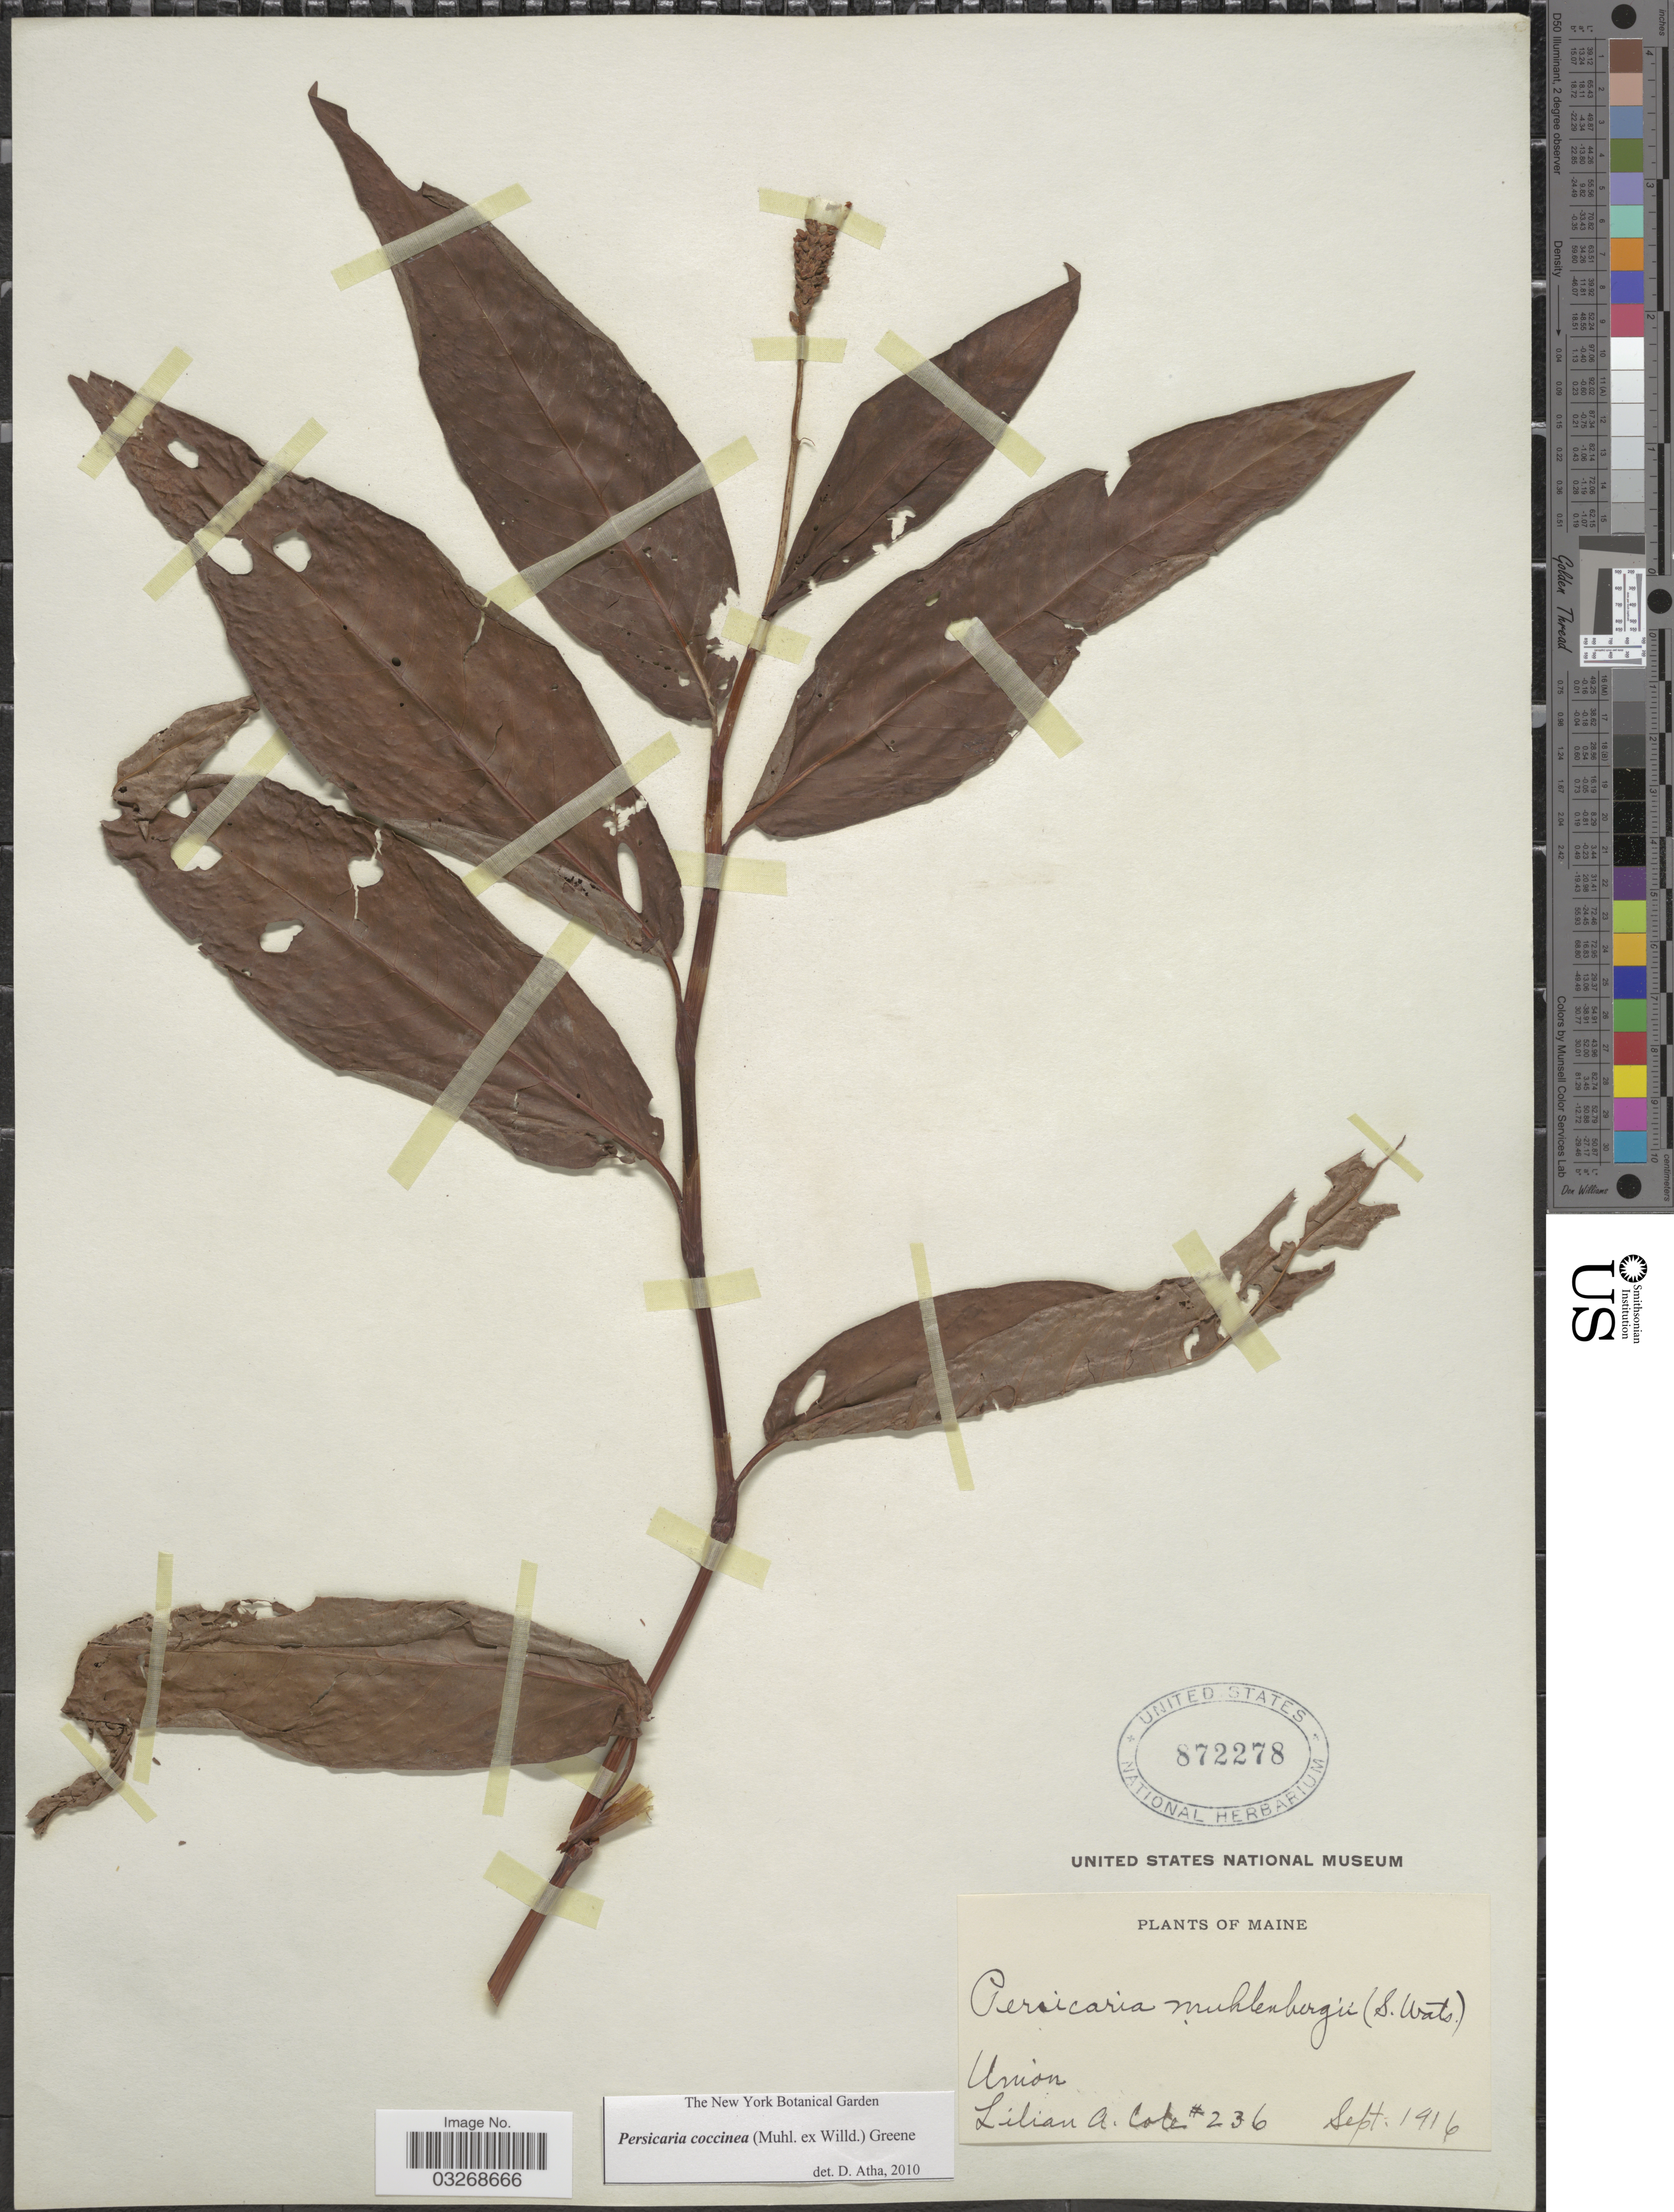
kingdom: Plantae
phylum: Tracheophyta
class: Magnoliopsida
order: Caryophyllales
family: Polygonaceae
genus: Persicaria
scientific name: Persicaria coccinea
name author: (Muhl. ex Willd.) Greene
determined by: Atha, D. E.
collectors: L. A. Cole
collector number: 236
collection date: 1916-09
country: United States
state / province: Maine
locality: Union.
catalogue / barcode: US 872278